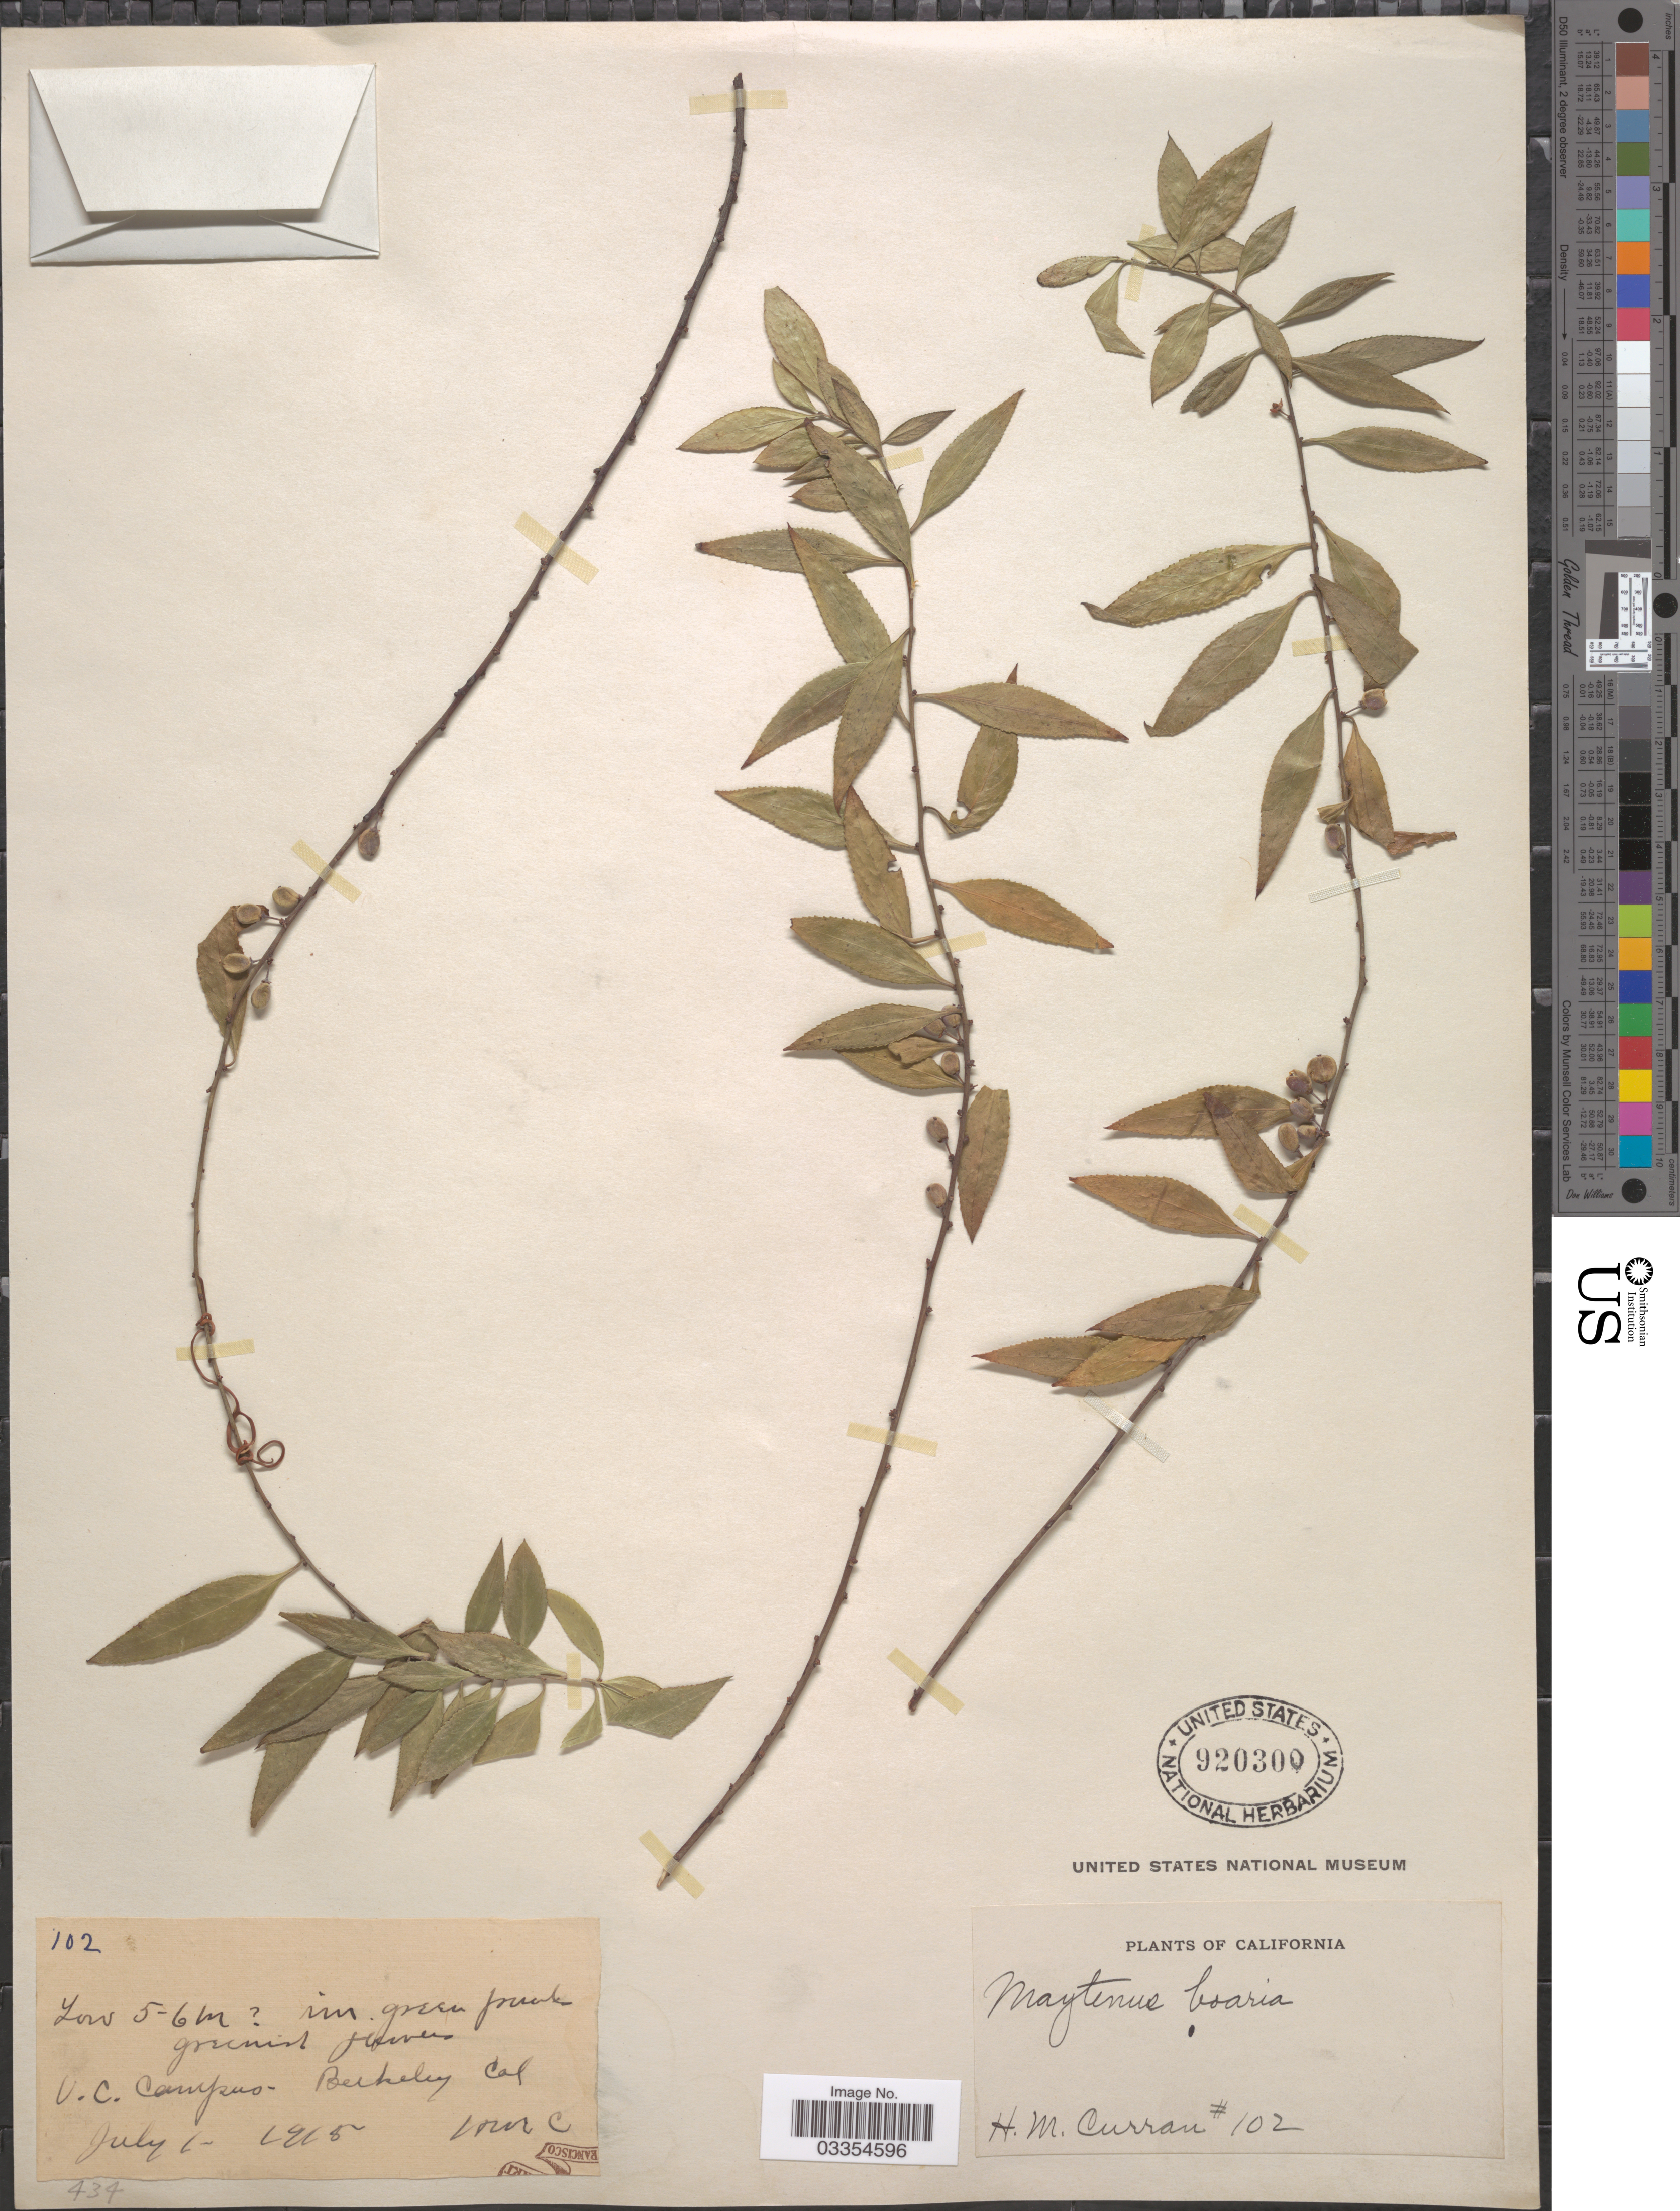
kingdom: Plantae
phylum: Tracheophyta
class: Magnoliopsida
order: Celastrales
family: Celastraceae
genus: Maytenus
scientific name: Maytenus boaria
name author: Molina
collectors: H. M. Curran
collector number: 102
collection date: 1915-07-01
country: United States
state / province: California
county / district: Alameda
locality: V.C. Campus, Berkeley.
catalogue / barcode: US 920300